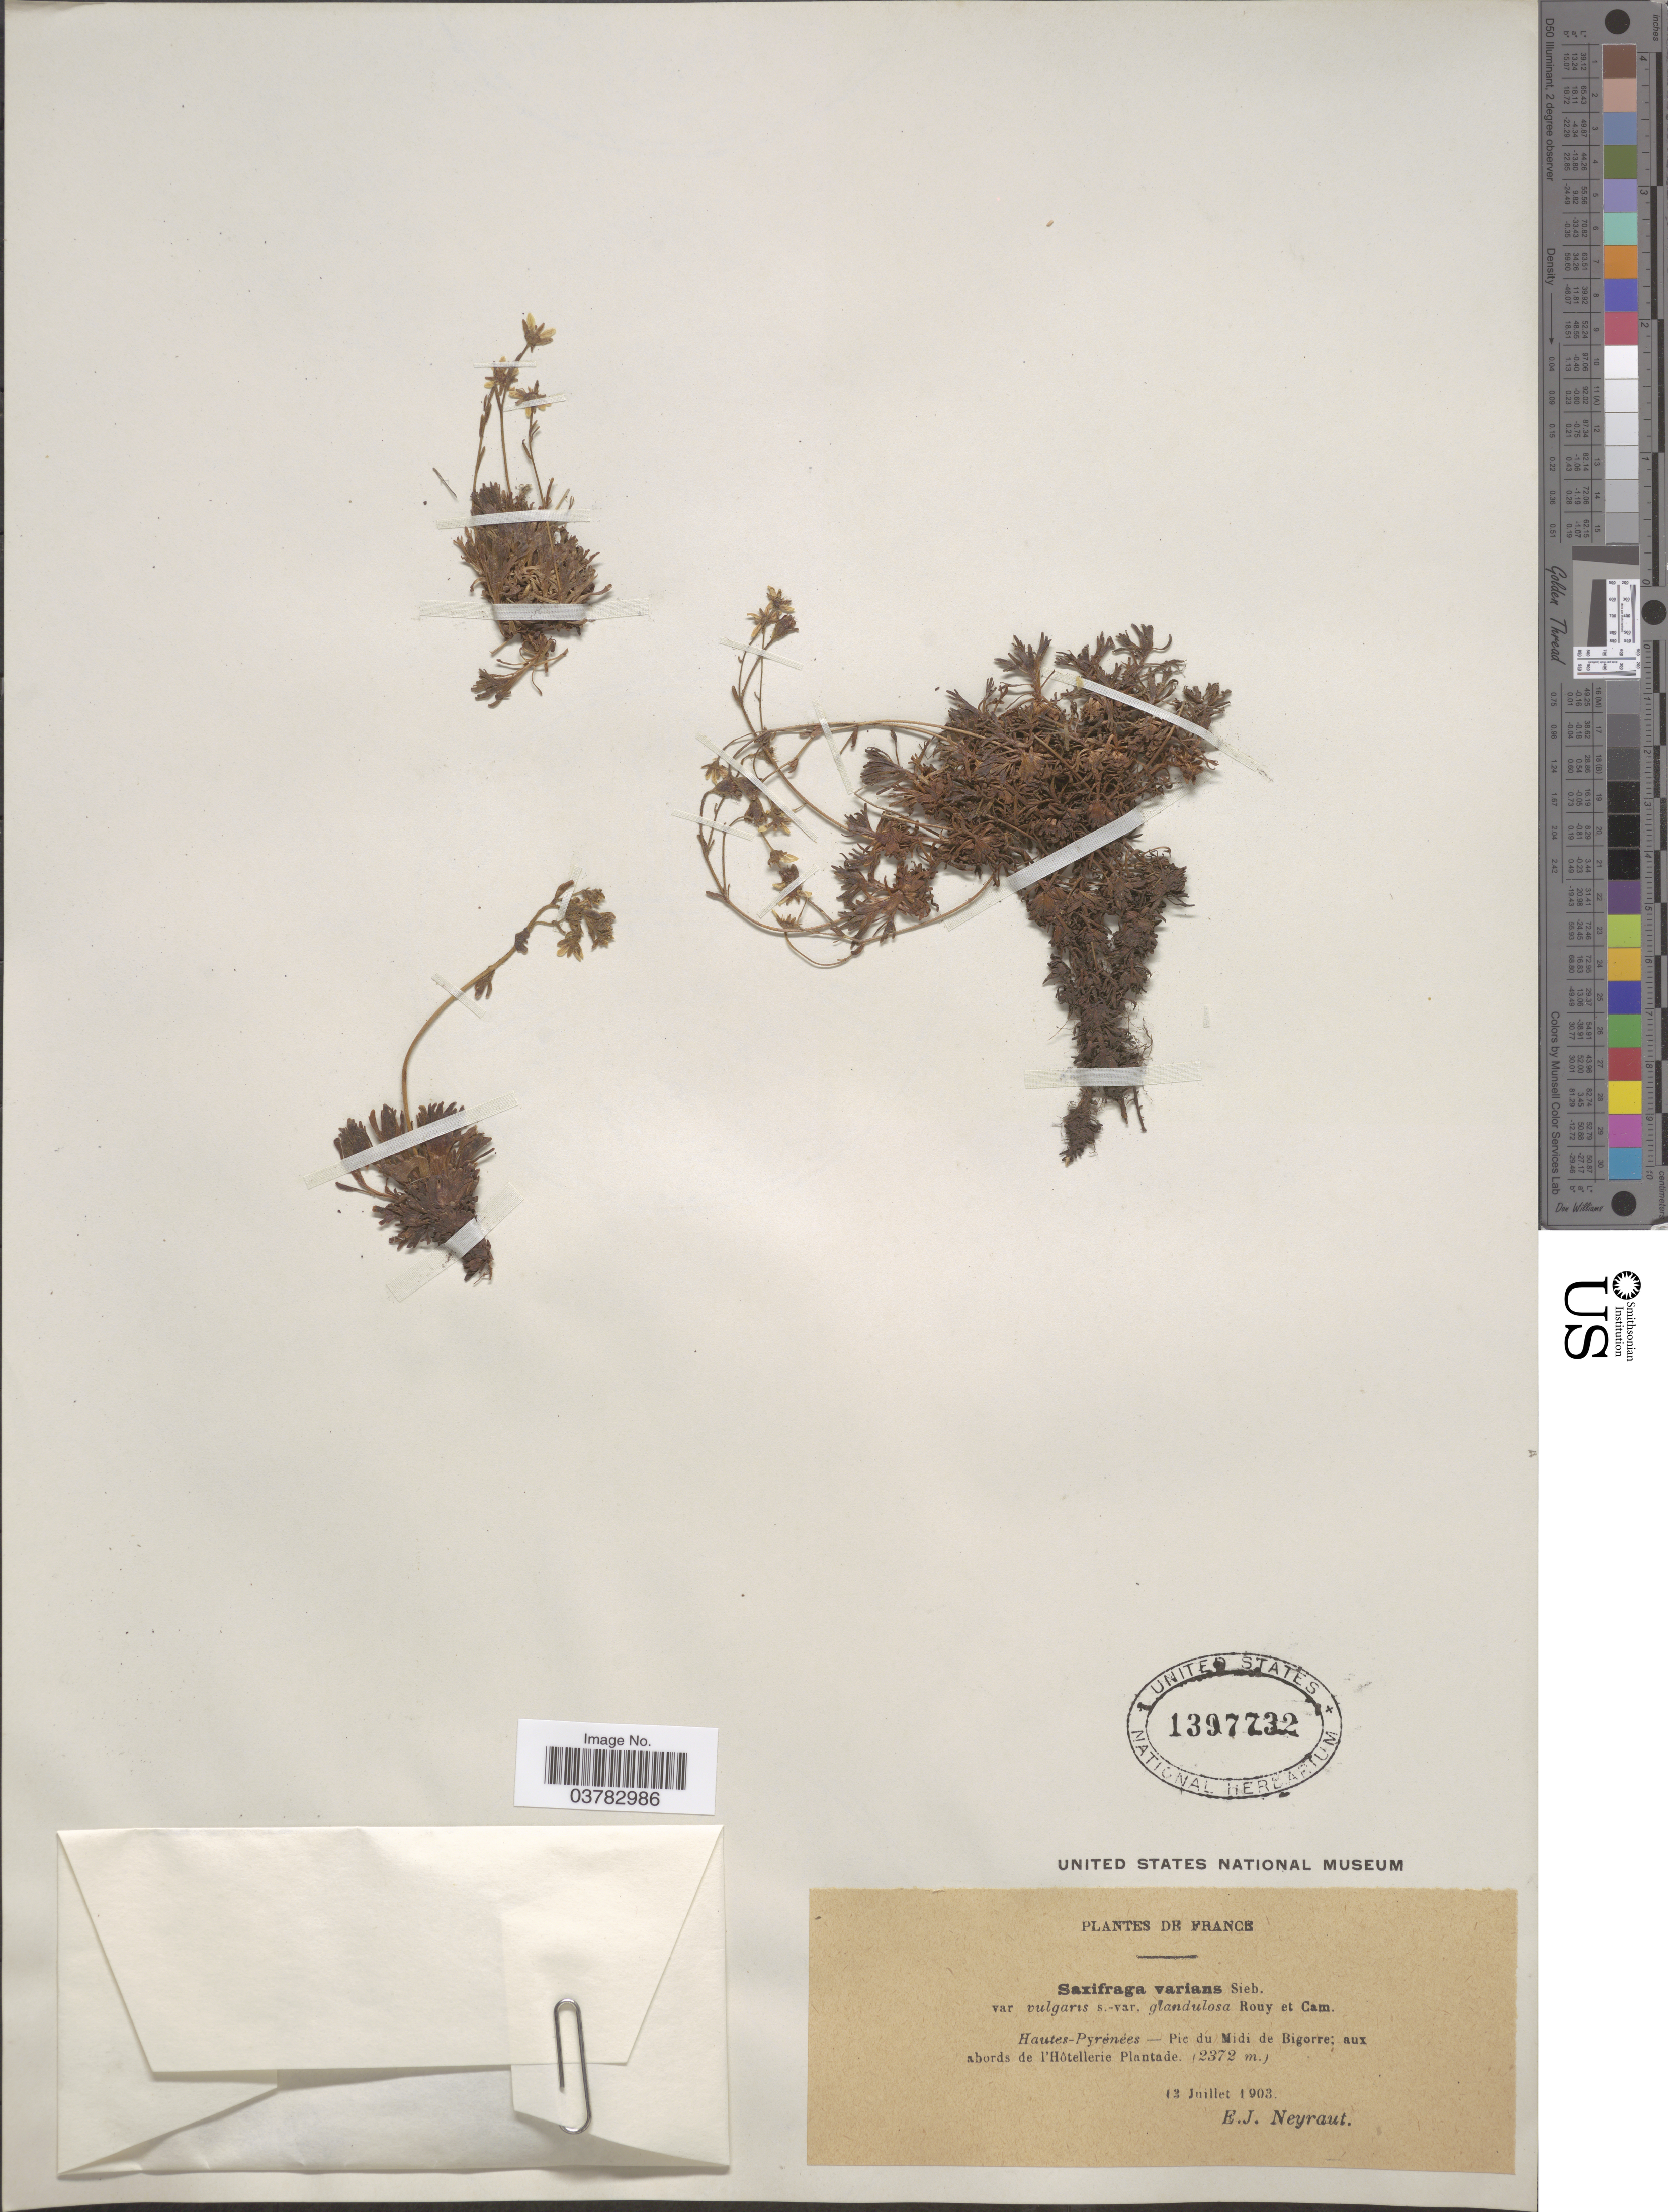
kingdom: Plantae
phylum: Tracheophyta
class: Magnoliopsida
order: Saxifragales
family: Saxifragaceae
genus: Saxifraga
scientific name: Saxifraga varians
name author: Sieber ex Ser.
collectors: E. Neyraut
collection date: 1903-07-13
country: France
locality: Hautes-Pyrénées - Pie du Midi de Bigorre: aux abords de l'Hôtellerie Plantade.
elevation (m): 2372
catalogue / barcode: US 1397732